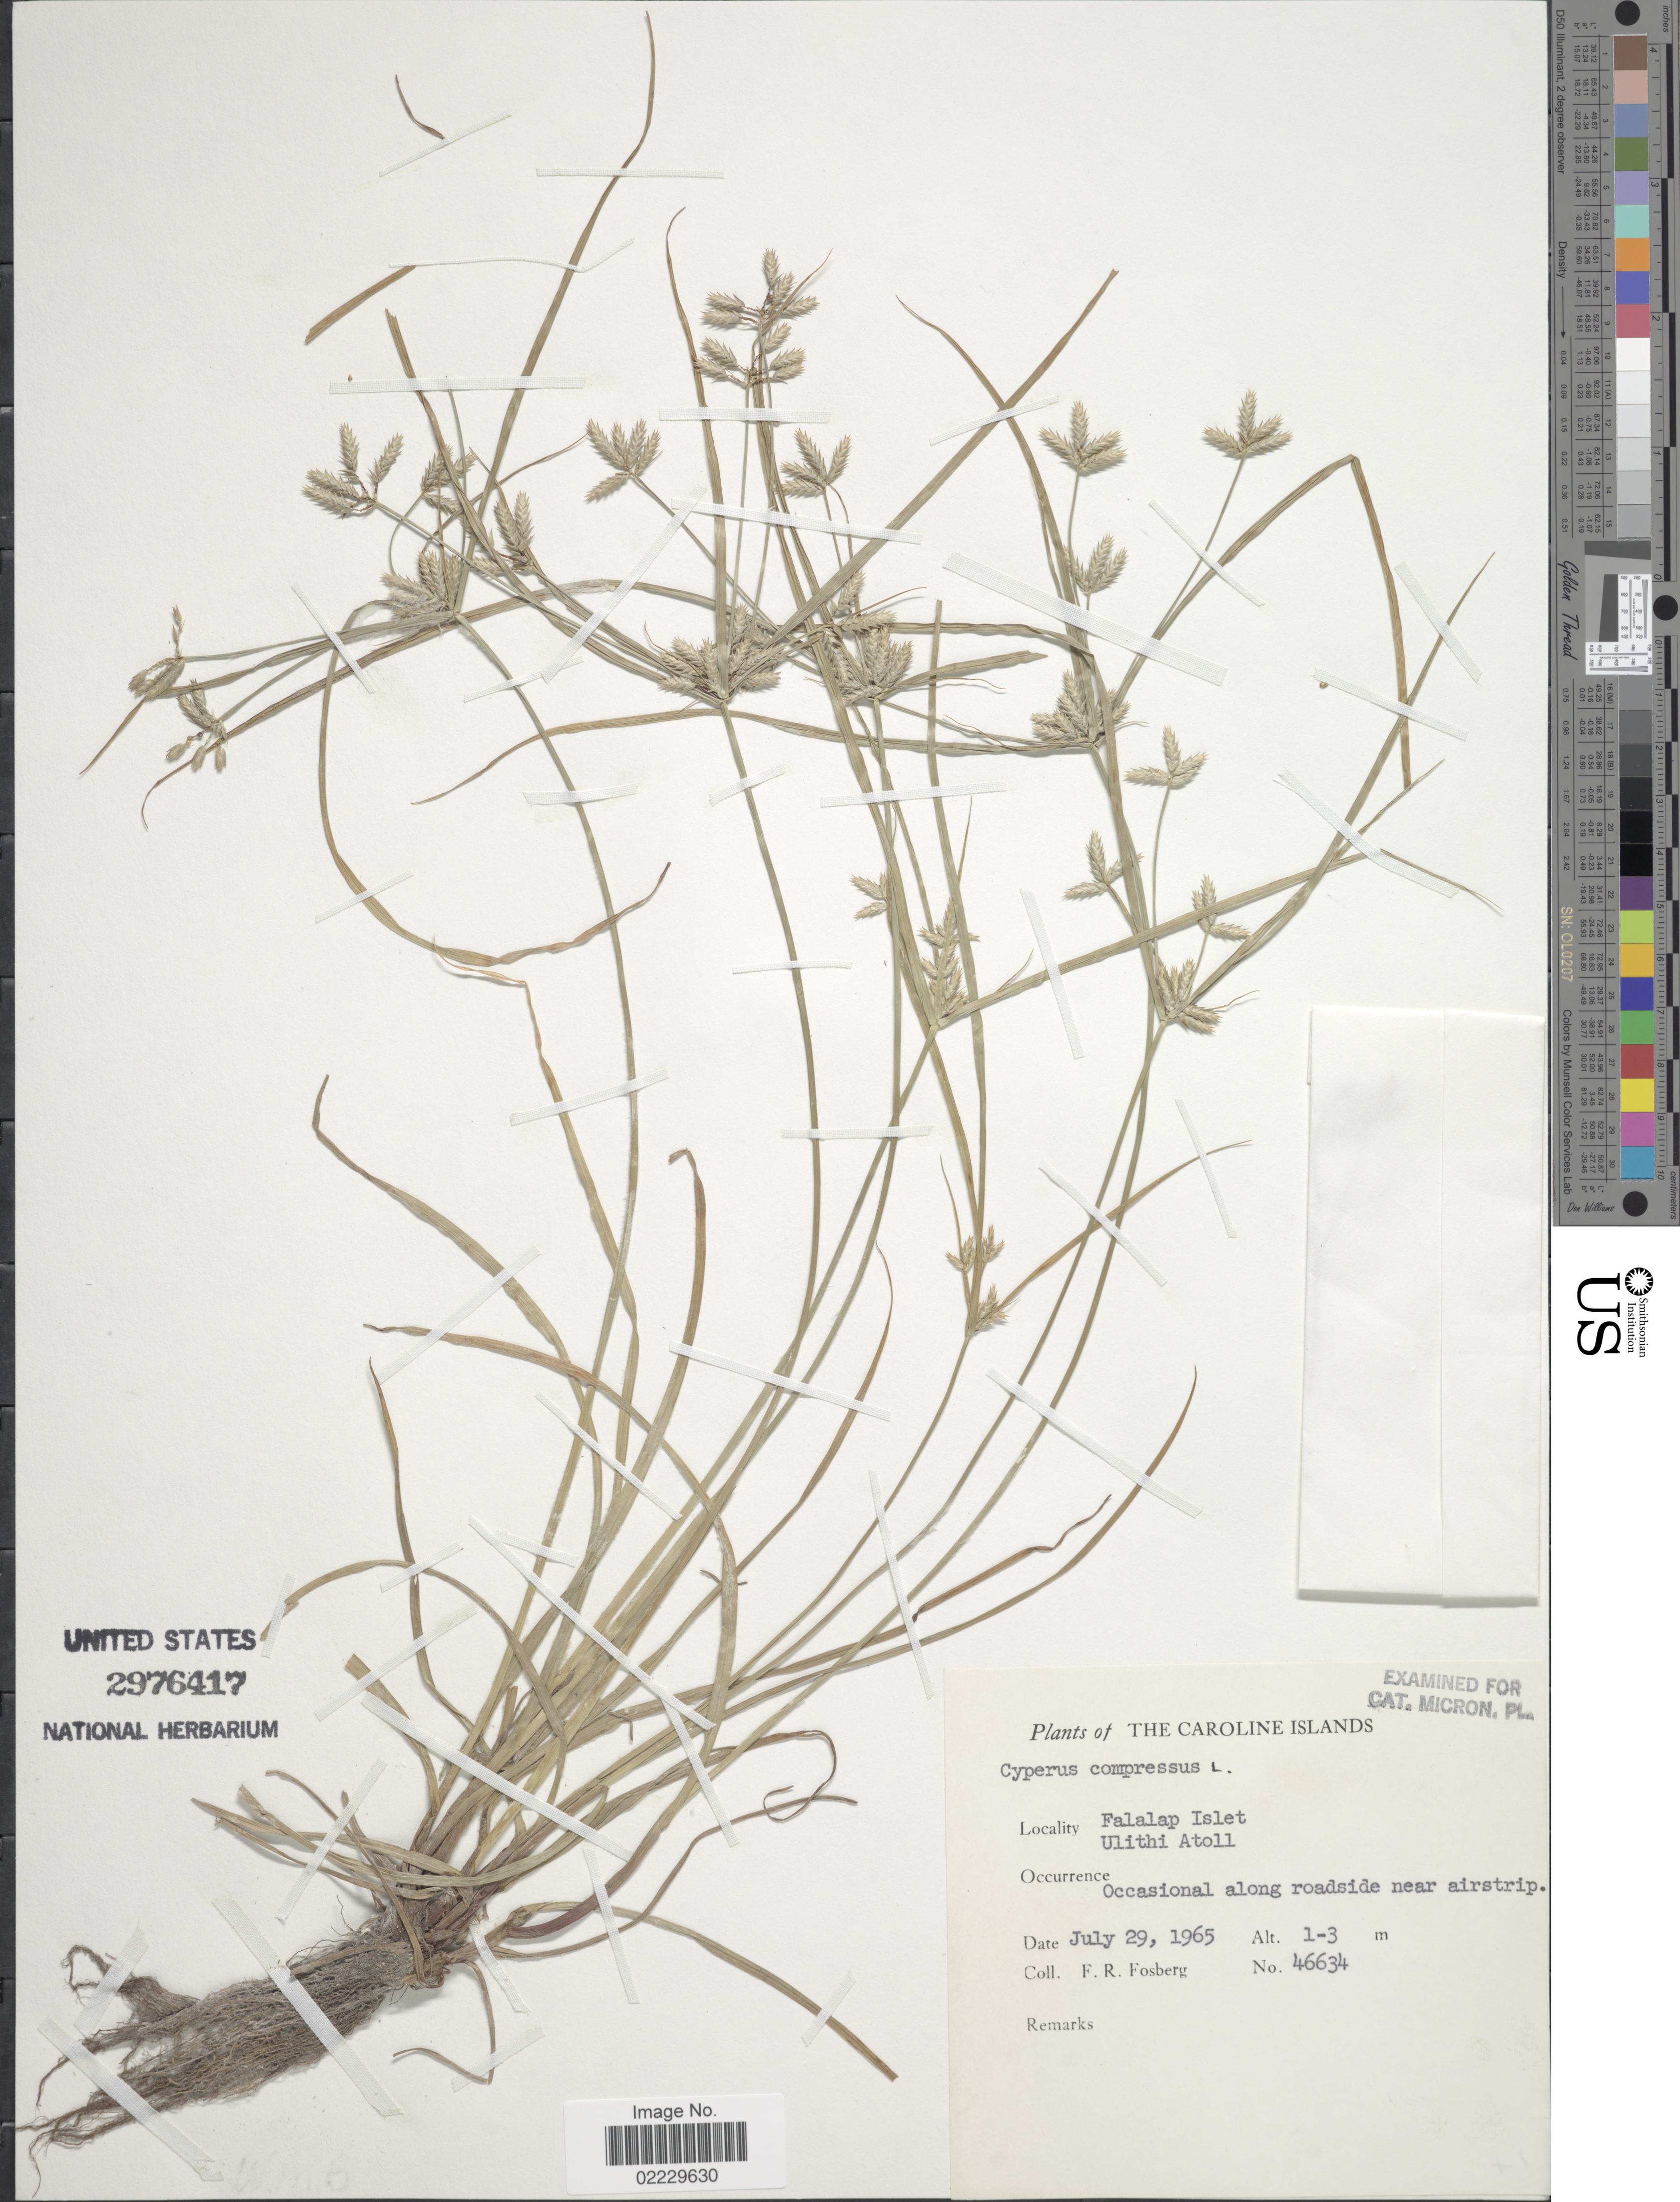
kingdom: Plantae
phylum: Tracheophyta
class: Liliopsida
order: Poales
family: Cyperaceae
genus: Cyperus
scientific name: Cyperus compressus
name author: L.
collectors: F. R. Fosberg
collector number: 46634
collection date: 1965-07-29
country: Micronesia, Federated States of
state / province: Yap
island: Ulithi Atoll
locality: The Caroline Islands, Falalap Islet, Ulithi Atoll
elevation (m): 1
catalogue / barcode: US 2976417